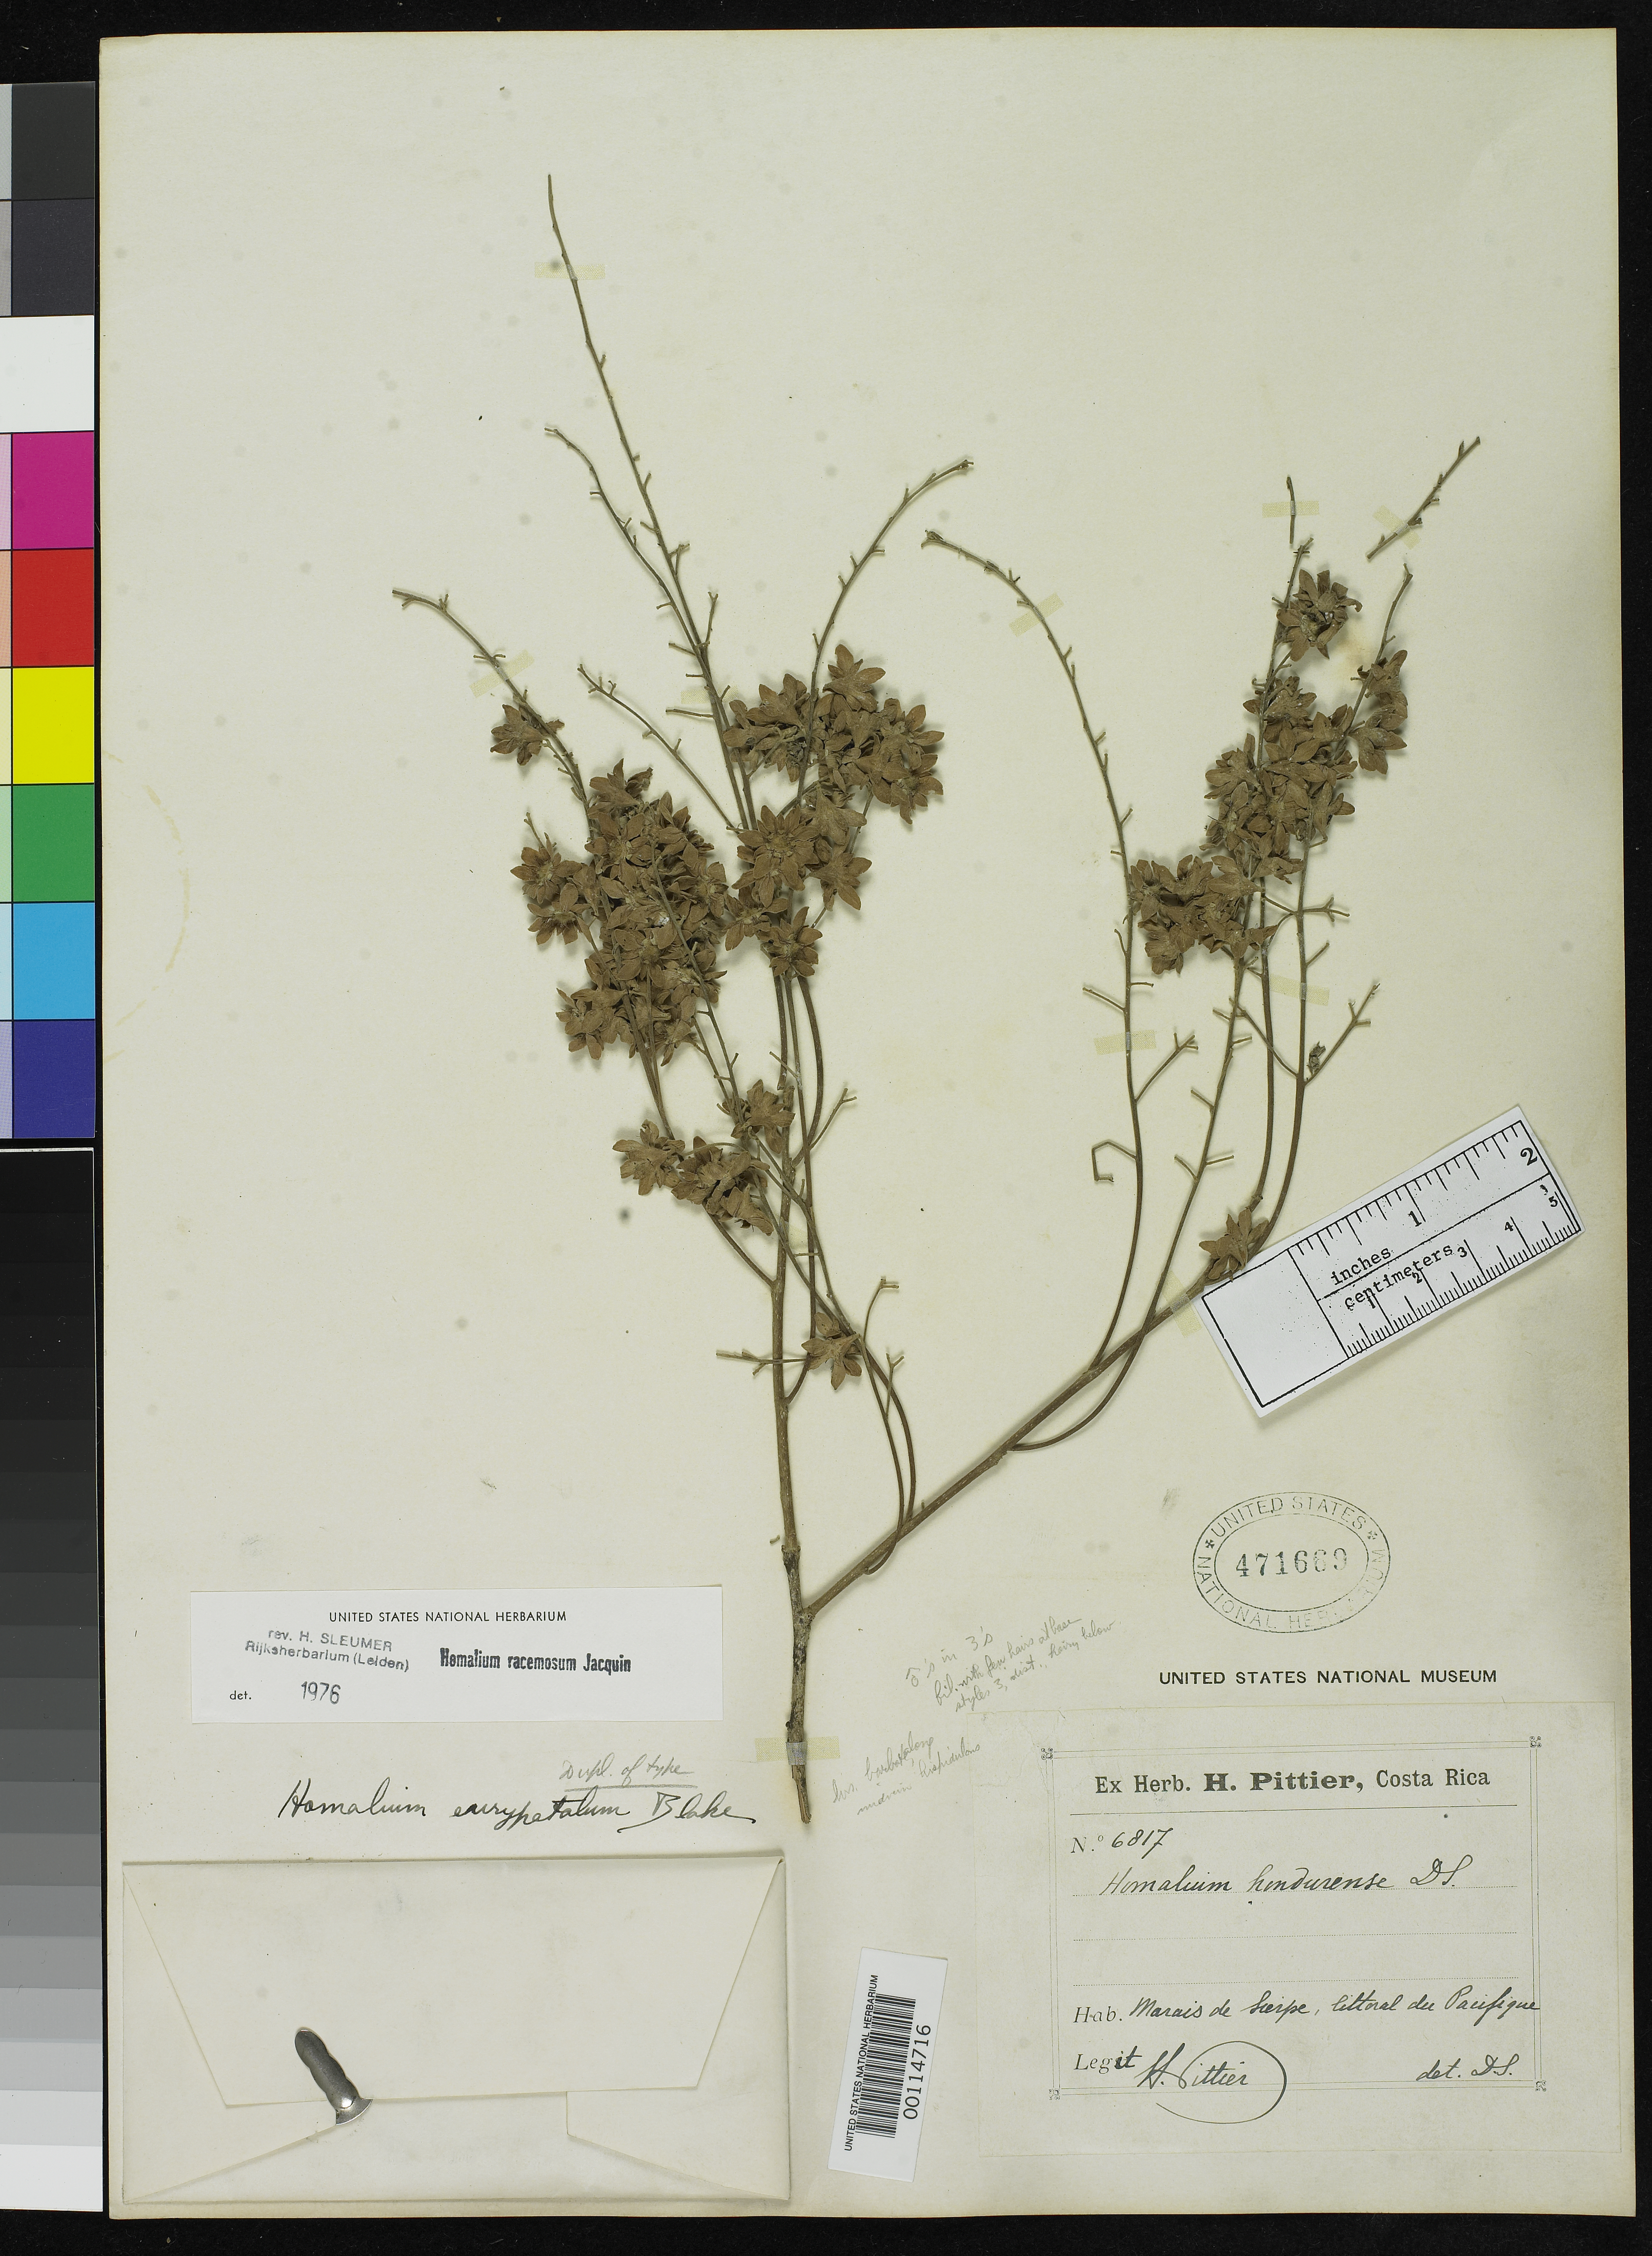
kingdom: Plantae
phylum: Tracheophyta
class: Magnoliopsida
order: Malpighiales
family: Salicaceae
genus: Homalium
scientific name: Homalium eurypetalum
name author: S.F. Blake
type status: Isotype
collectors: H. F. Pittier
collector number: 6817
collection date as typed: Mar 1892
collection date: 1892-03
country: Costa Rica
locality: Sierpe Swamp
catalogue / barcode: US 471669